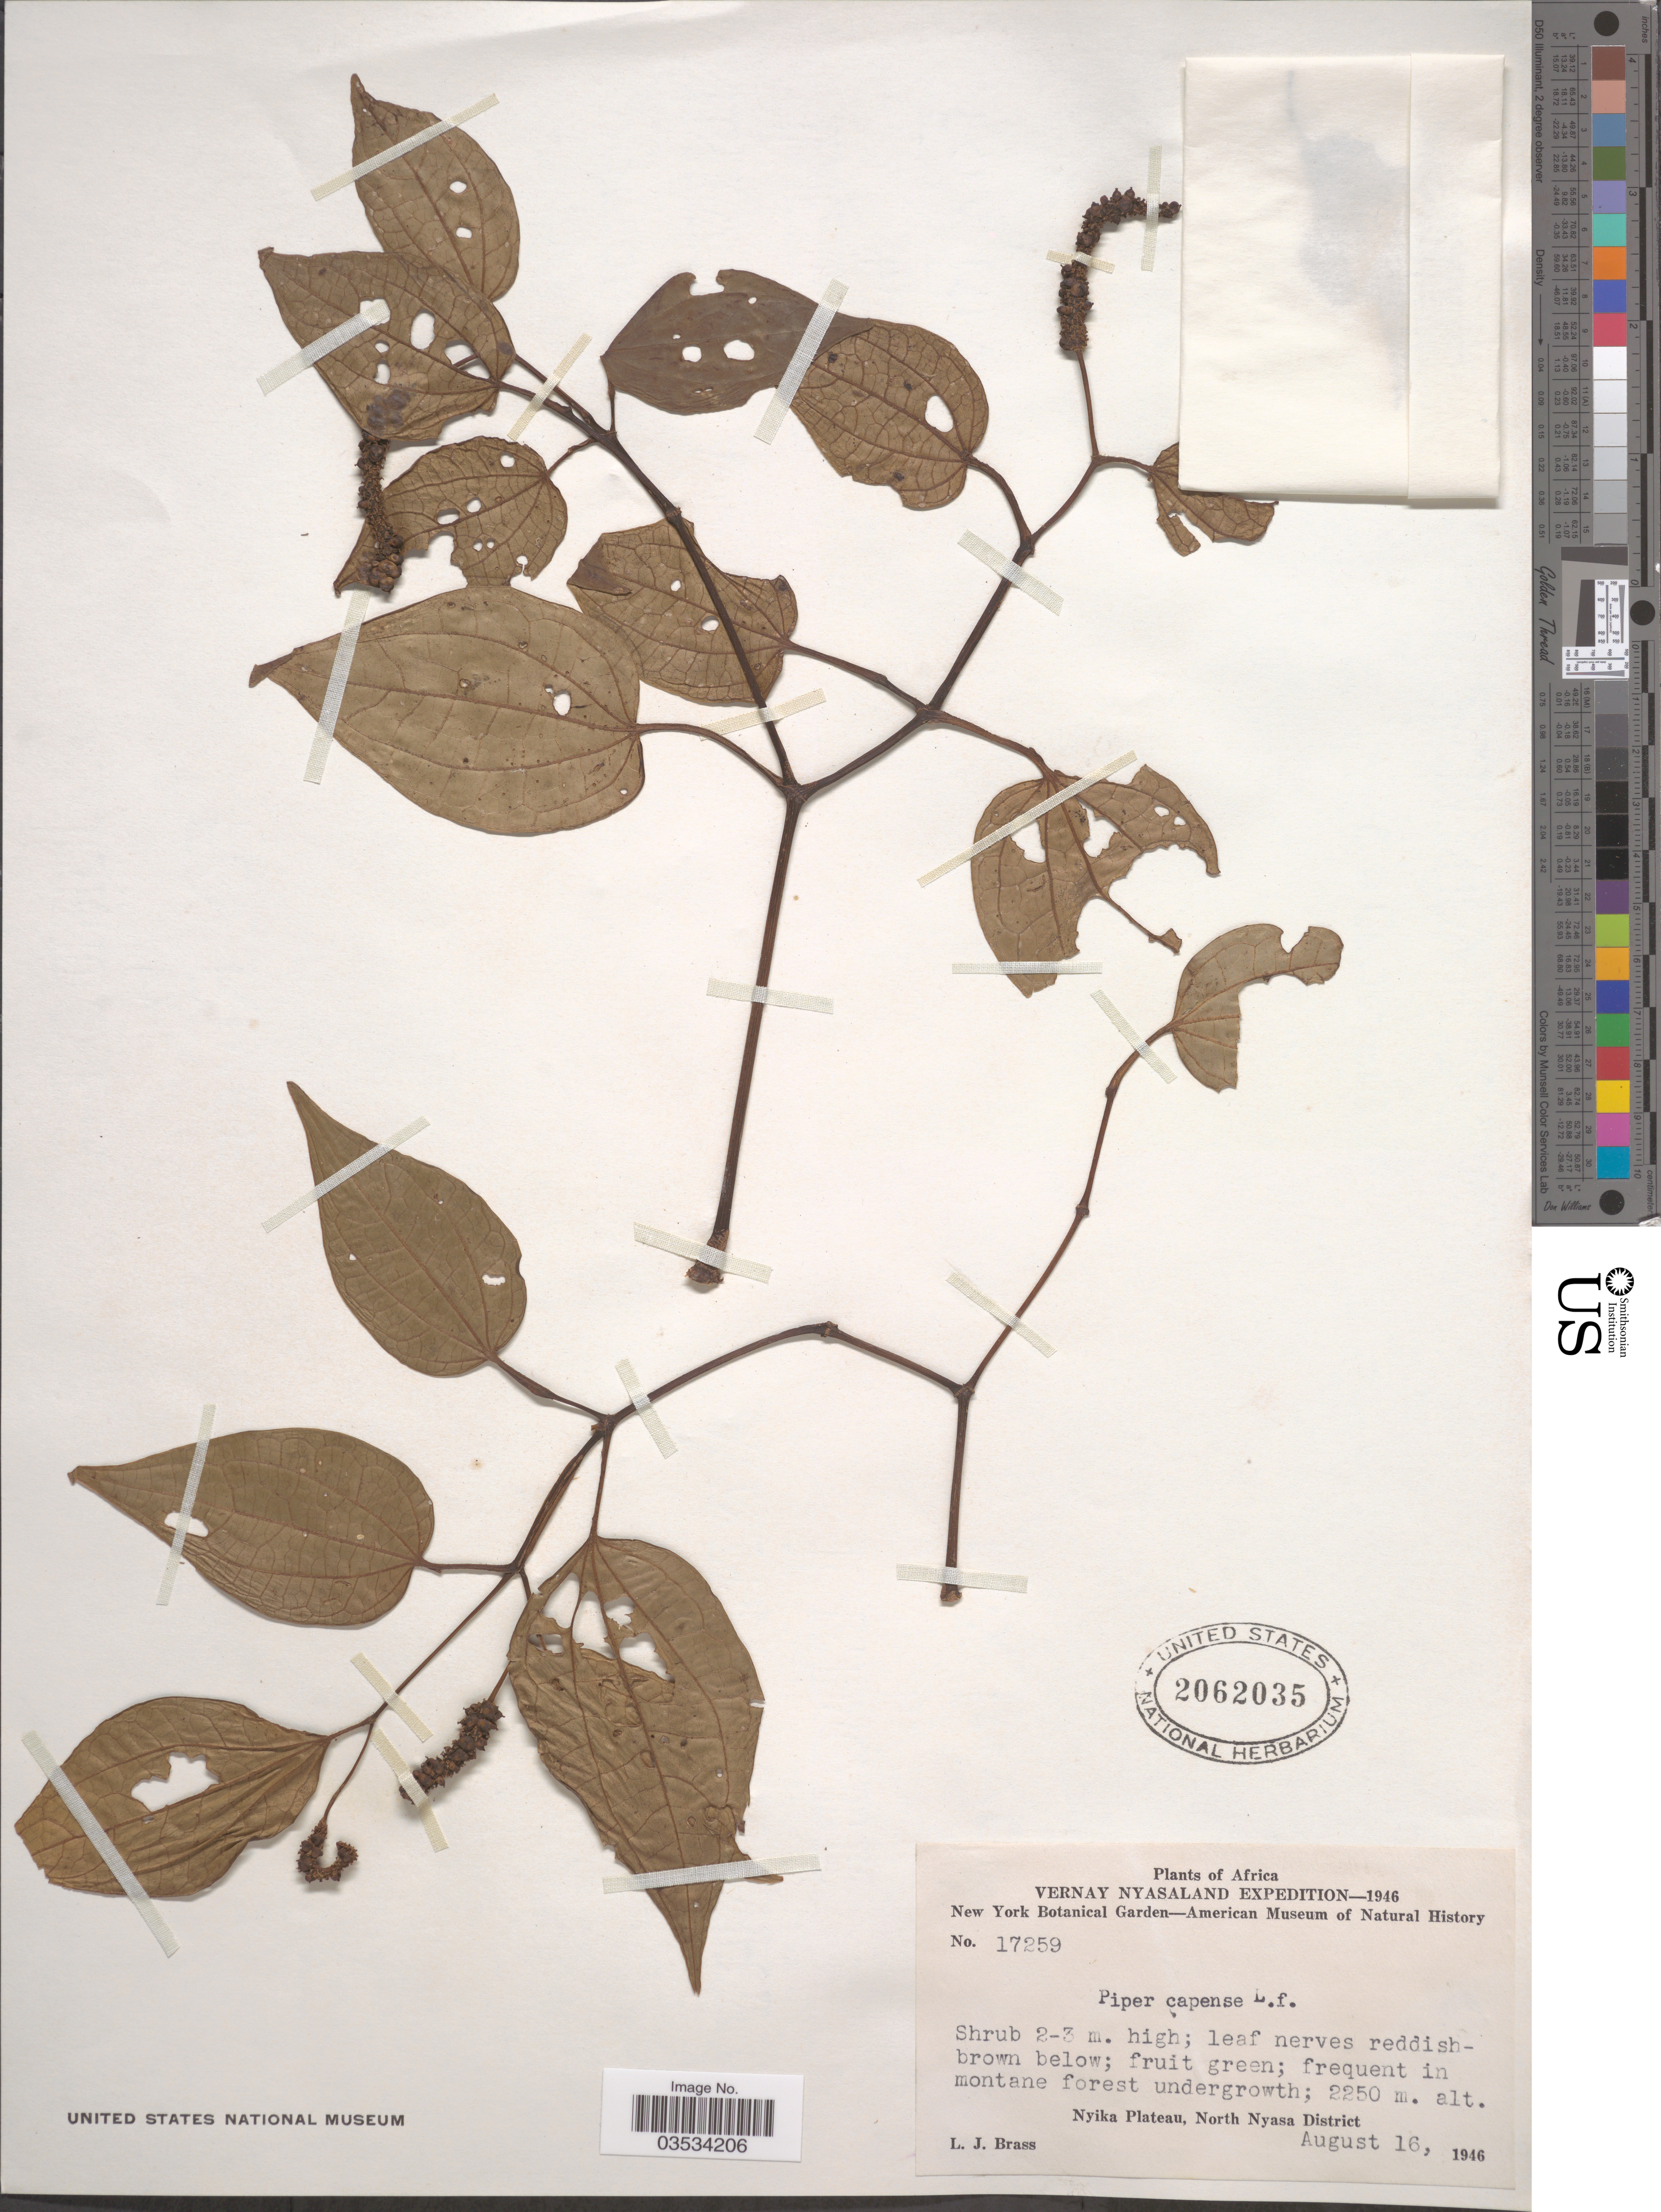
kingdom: Plantae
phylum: Tracheophyta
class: Magnoliopsida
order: Piperales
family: Piperaceae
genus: Piper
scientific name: Piper capense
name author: L. f.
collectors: L. J. Brass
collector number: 17259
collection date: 1946-08-16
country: Malawi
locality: Vernay Nyasaland. Nyika Plateau, North Nyasa District.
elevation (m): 2250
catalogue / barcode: US 2062035